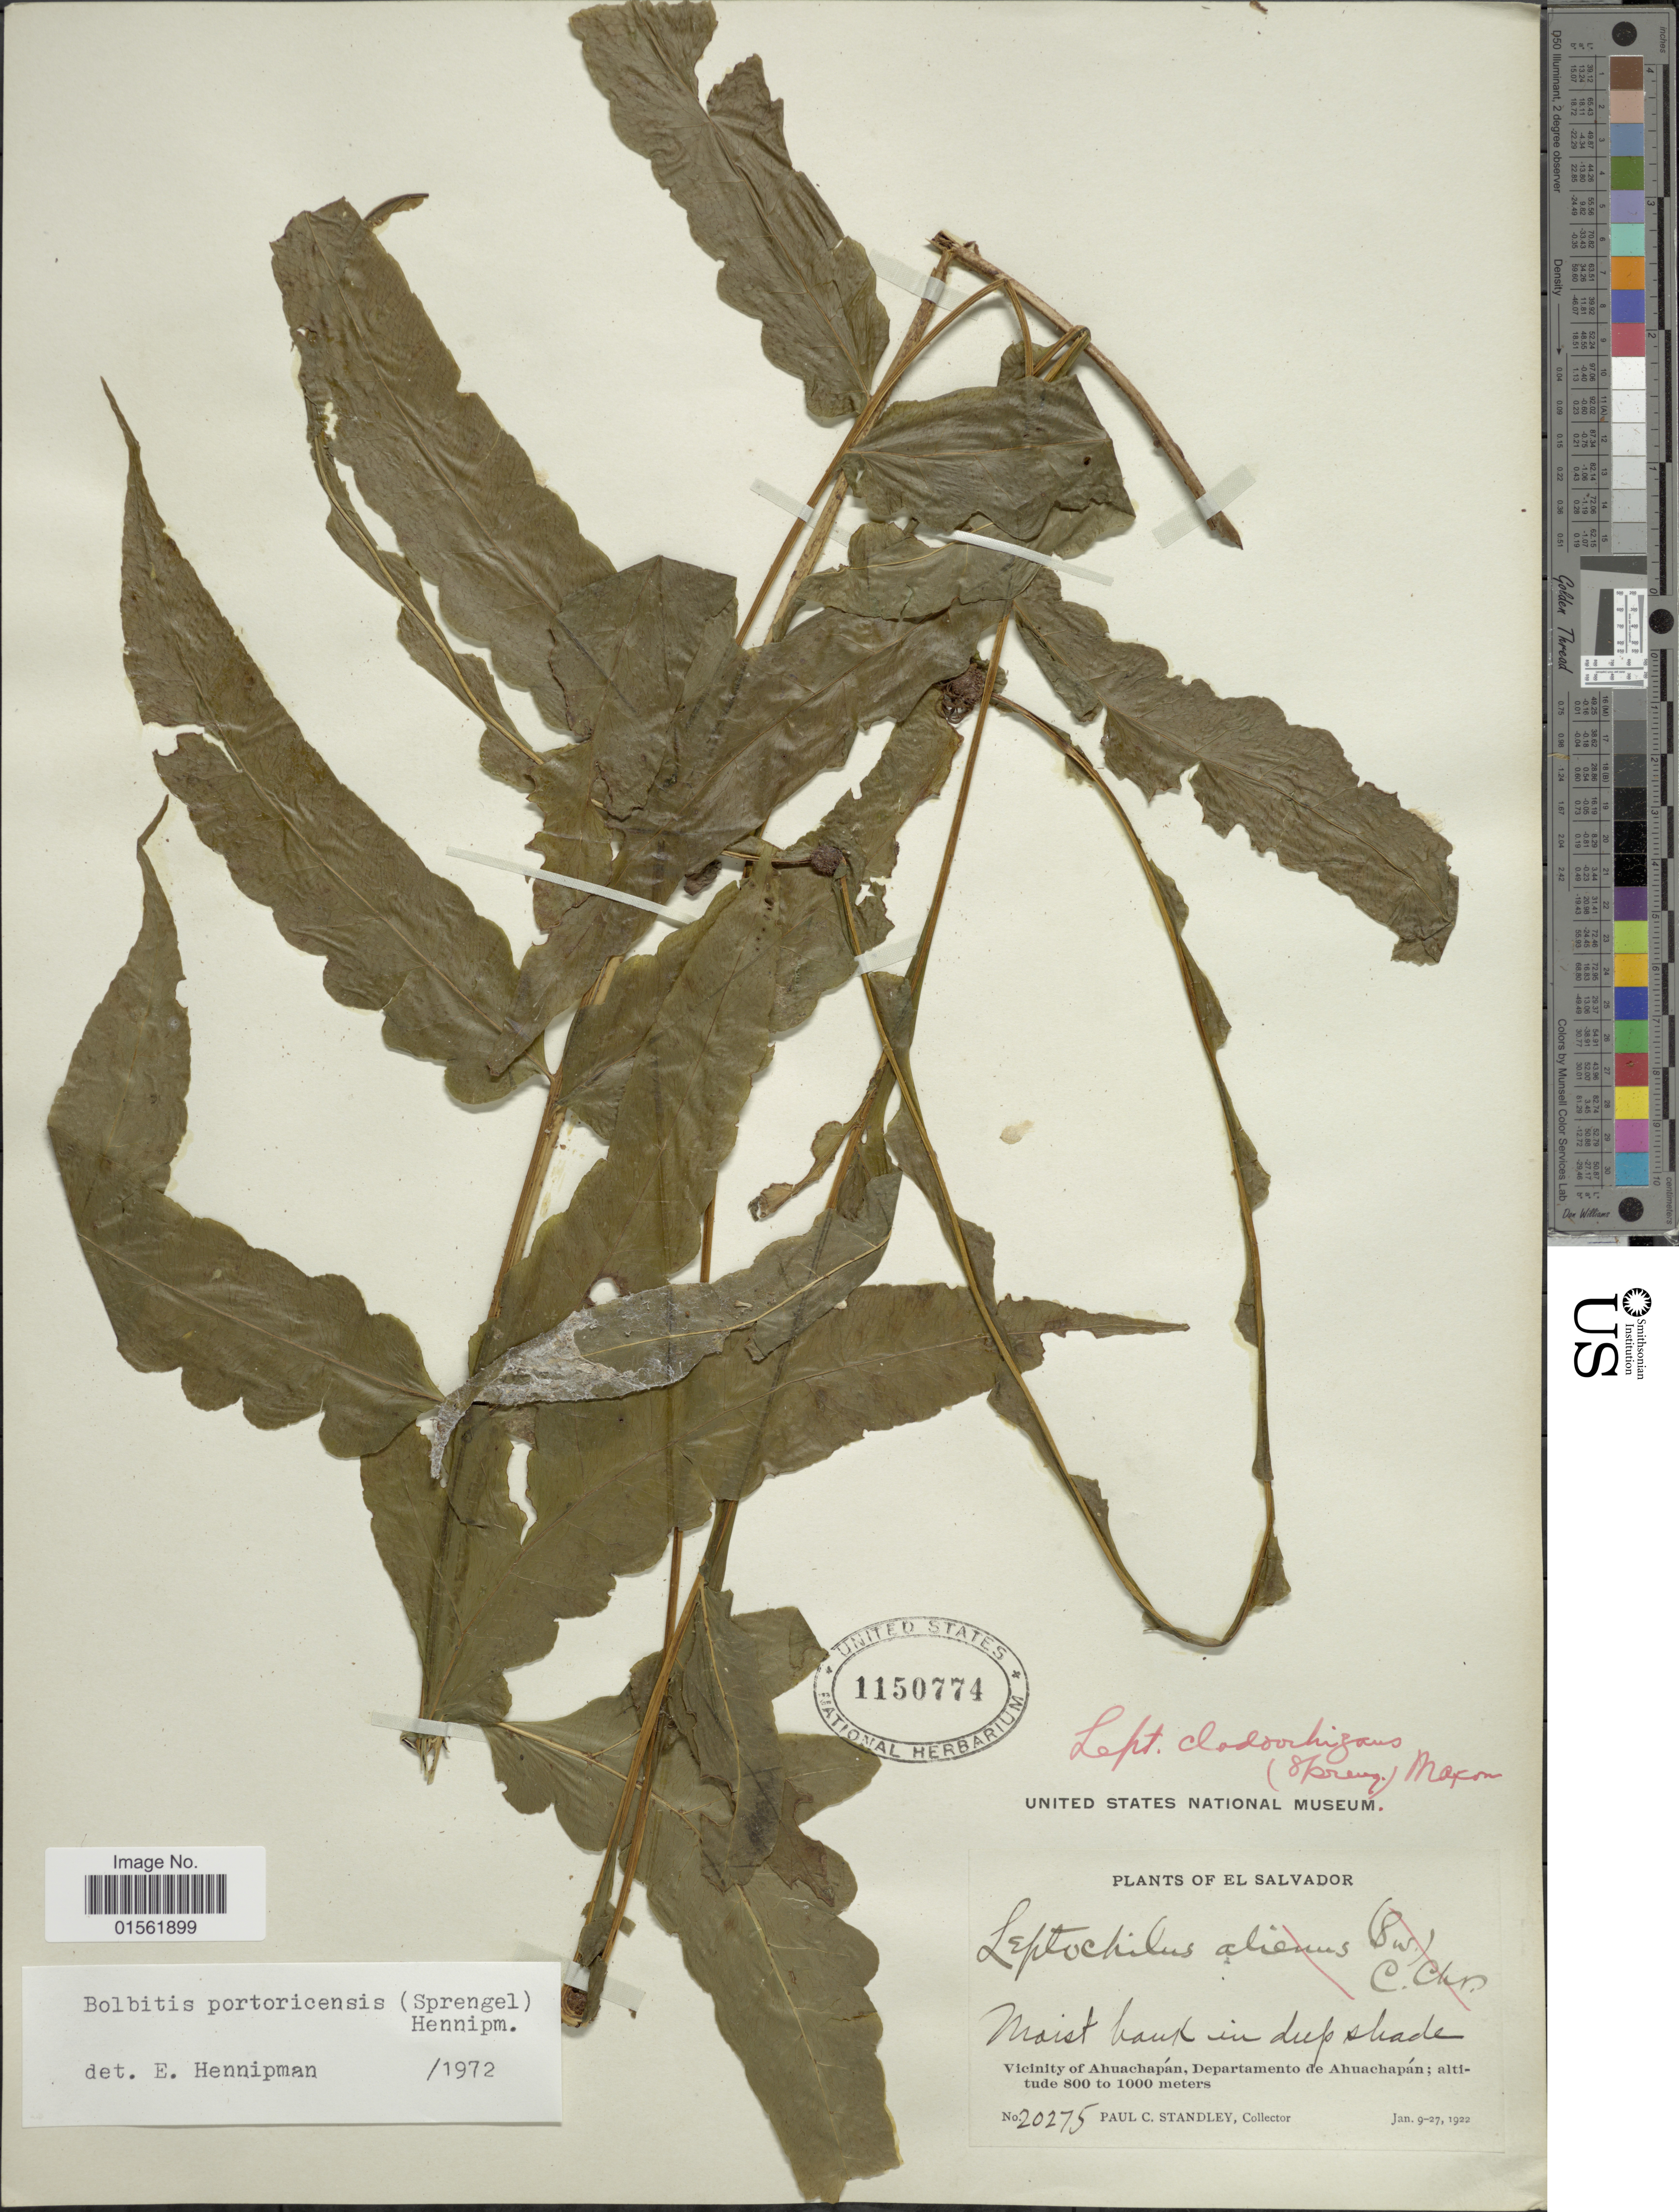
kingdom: Plantae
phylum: Tracheophyta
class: Polypodiopsida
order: Polypodiales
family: Dryopteridaceae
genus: Bolbitis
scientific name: Bolbitis portoricensis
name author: (Spreng.) Hennipman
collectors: P. C. Standley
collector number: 20275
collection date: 1922-01-09/1922-01-27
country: El Salvador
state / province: Ahuachapan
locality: Vicinity of Ahuachapán, Departamento de Ahuachapán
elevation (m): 800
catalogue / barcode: US 1150774